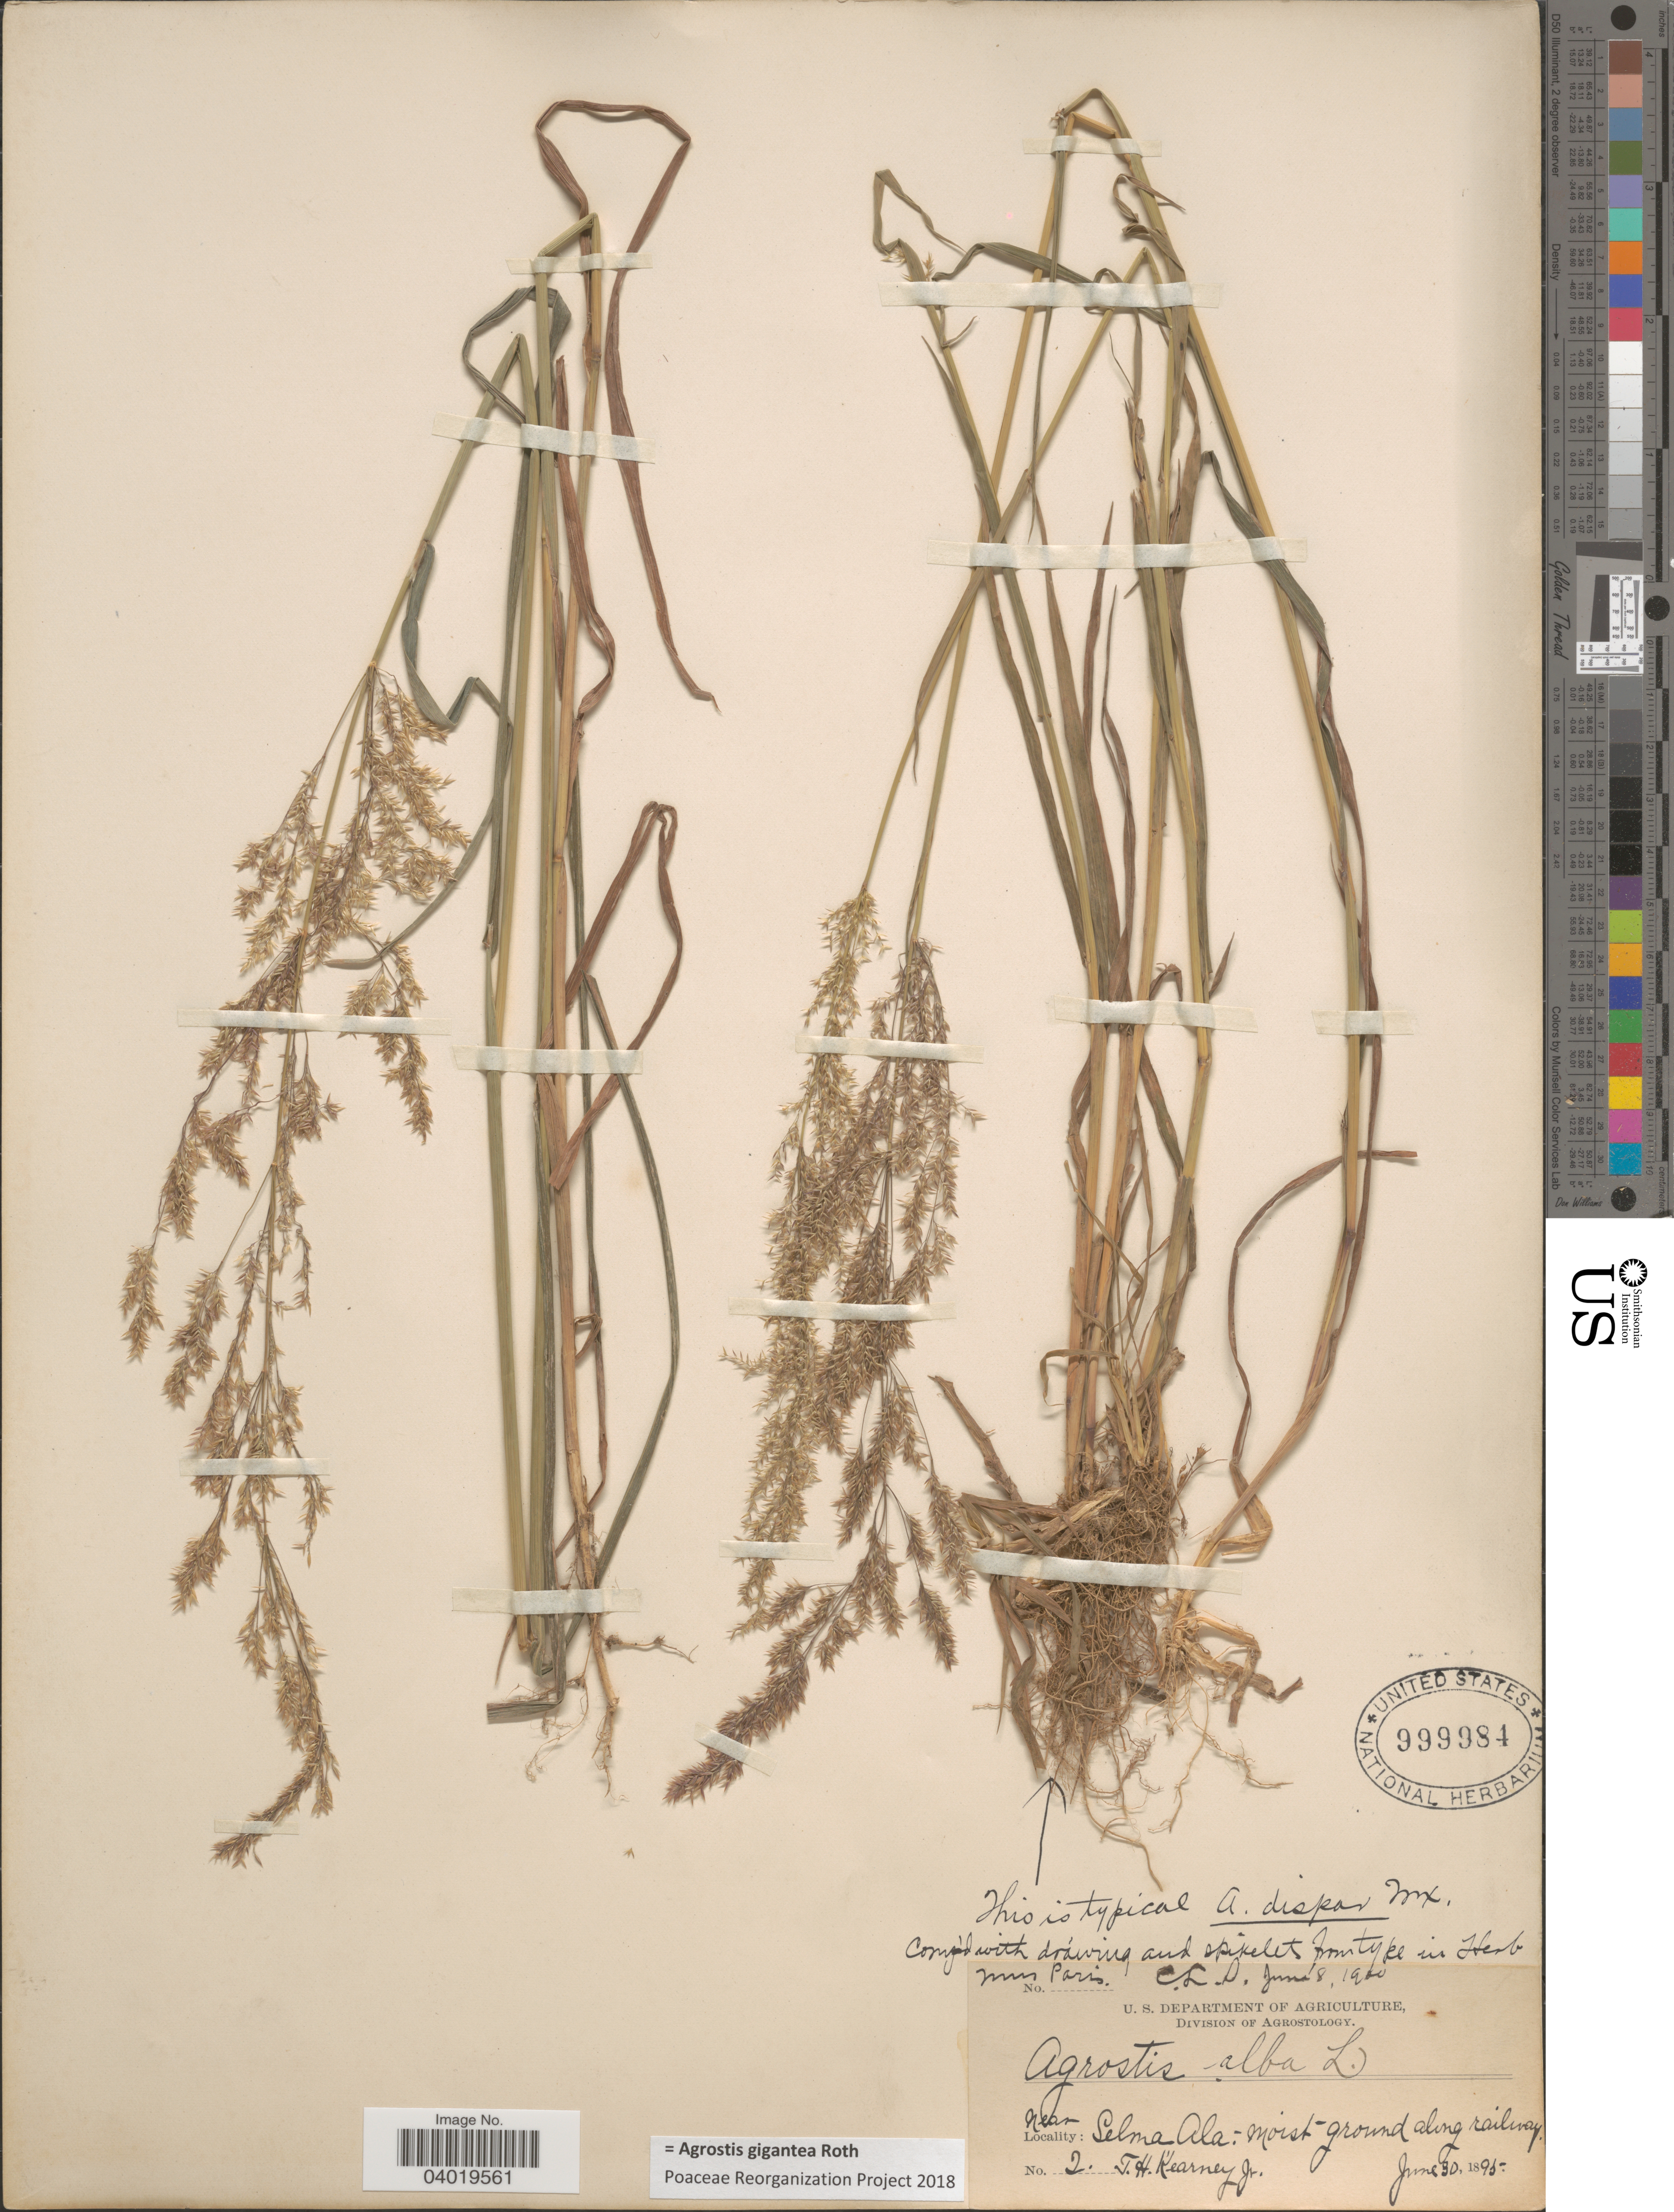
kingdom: Plantae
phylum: Tracheophyta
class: Liliopsida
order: Poales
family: Poaceae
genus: Agrostis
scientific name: Agrostis gigantea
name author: Roth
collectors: T. H. Kearney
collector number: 2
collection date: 1895-06-30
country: United States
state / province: Alabama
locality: Near Selma, Ala. Moist ground along railway.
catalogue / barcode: US 999984